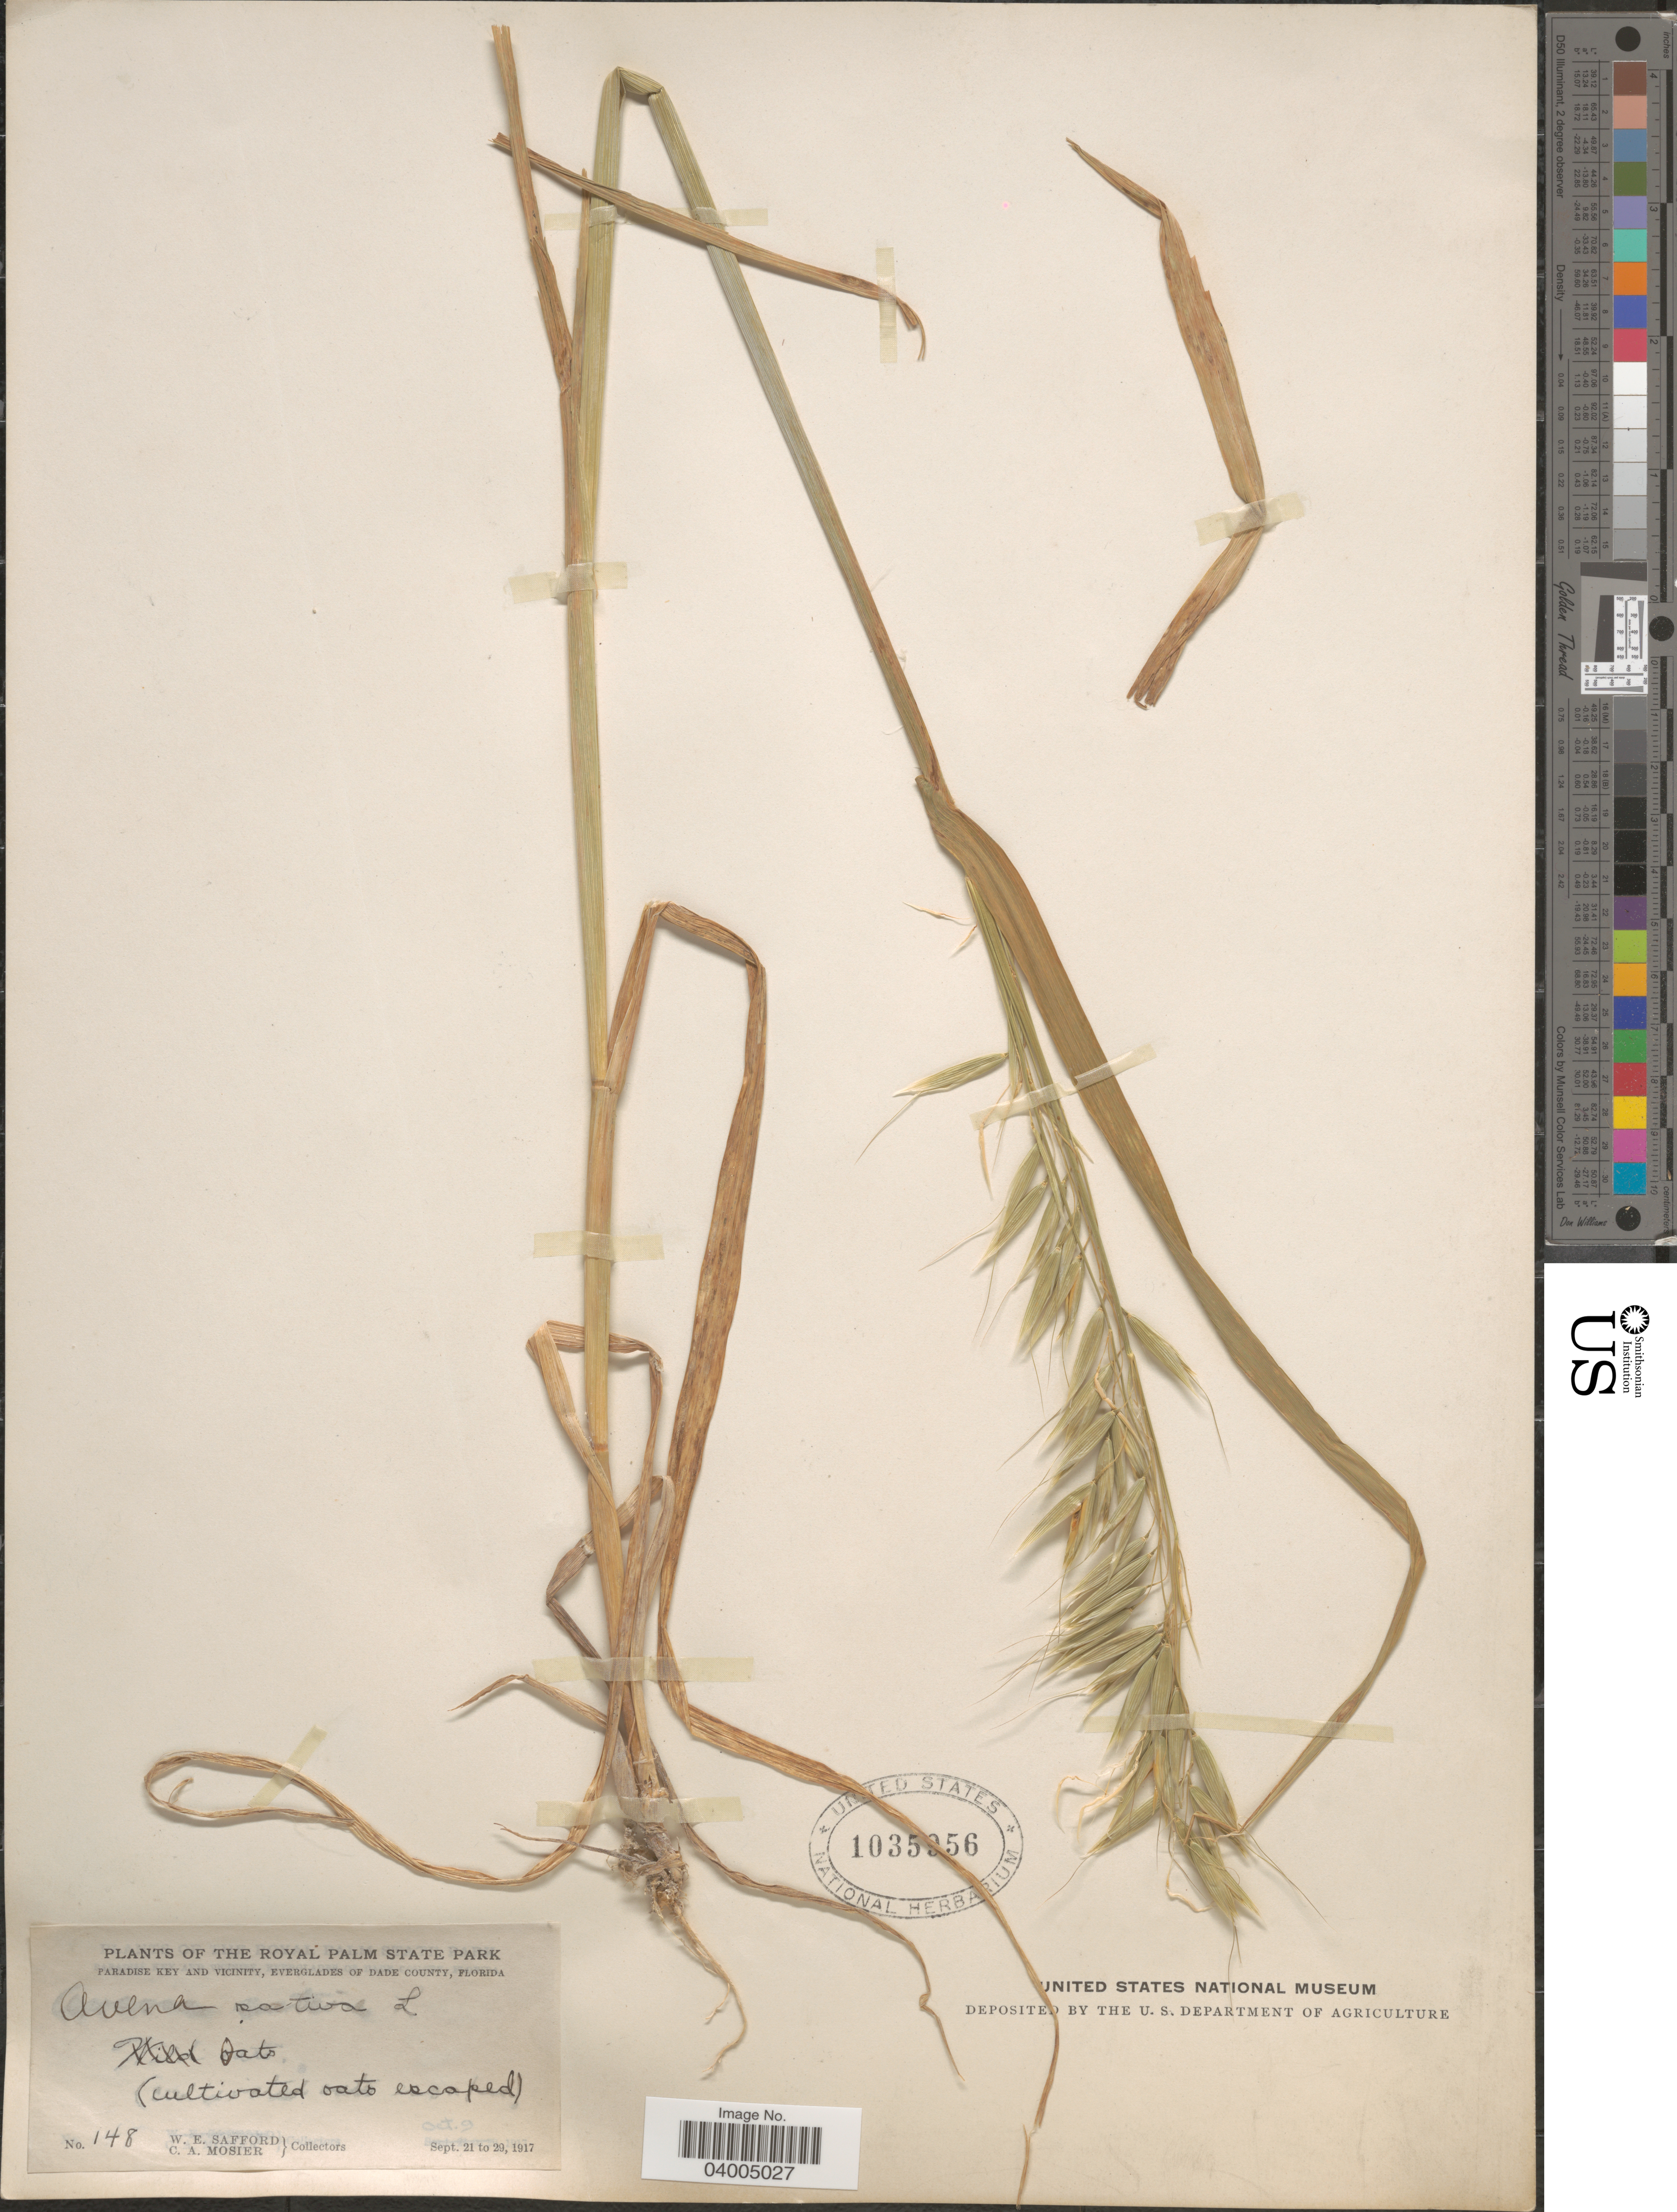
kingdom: Plantae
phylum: Tracheophyta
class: Liliopsida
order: Poales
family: Poaceae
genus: Avena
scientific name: Avena sativa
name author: L.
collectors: W. E. Safford & C. A. Mosier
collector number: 148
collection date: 1917-09-21/1917-09-29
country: United States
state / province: Florida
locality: The Royal Palm State Park. Paradise Key and Vicinity, Everglades of Dade County.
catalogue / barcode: US 1035956